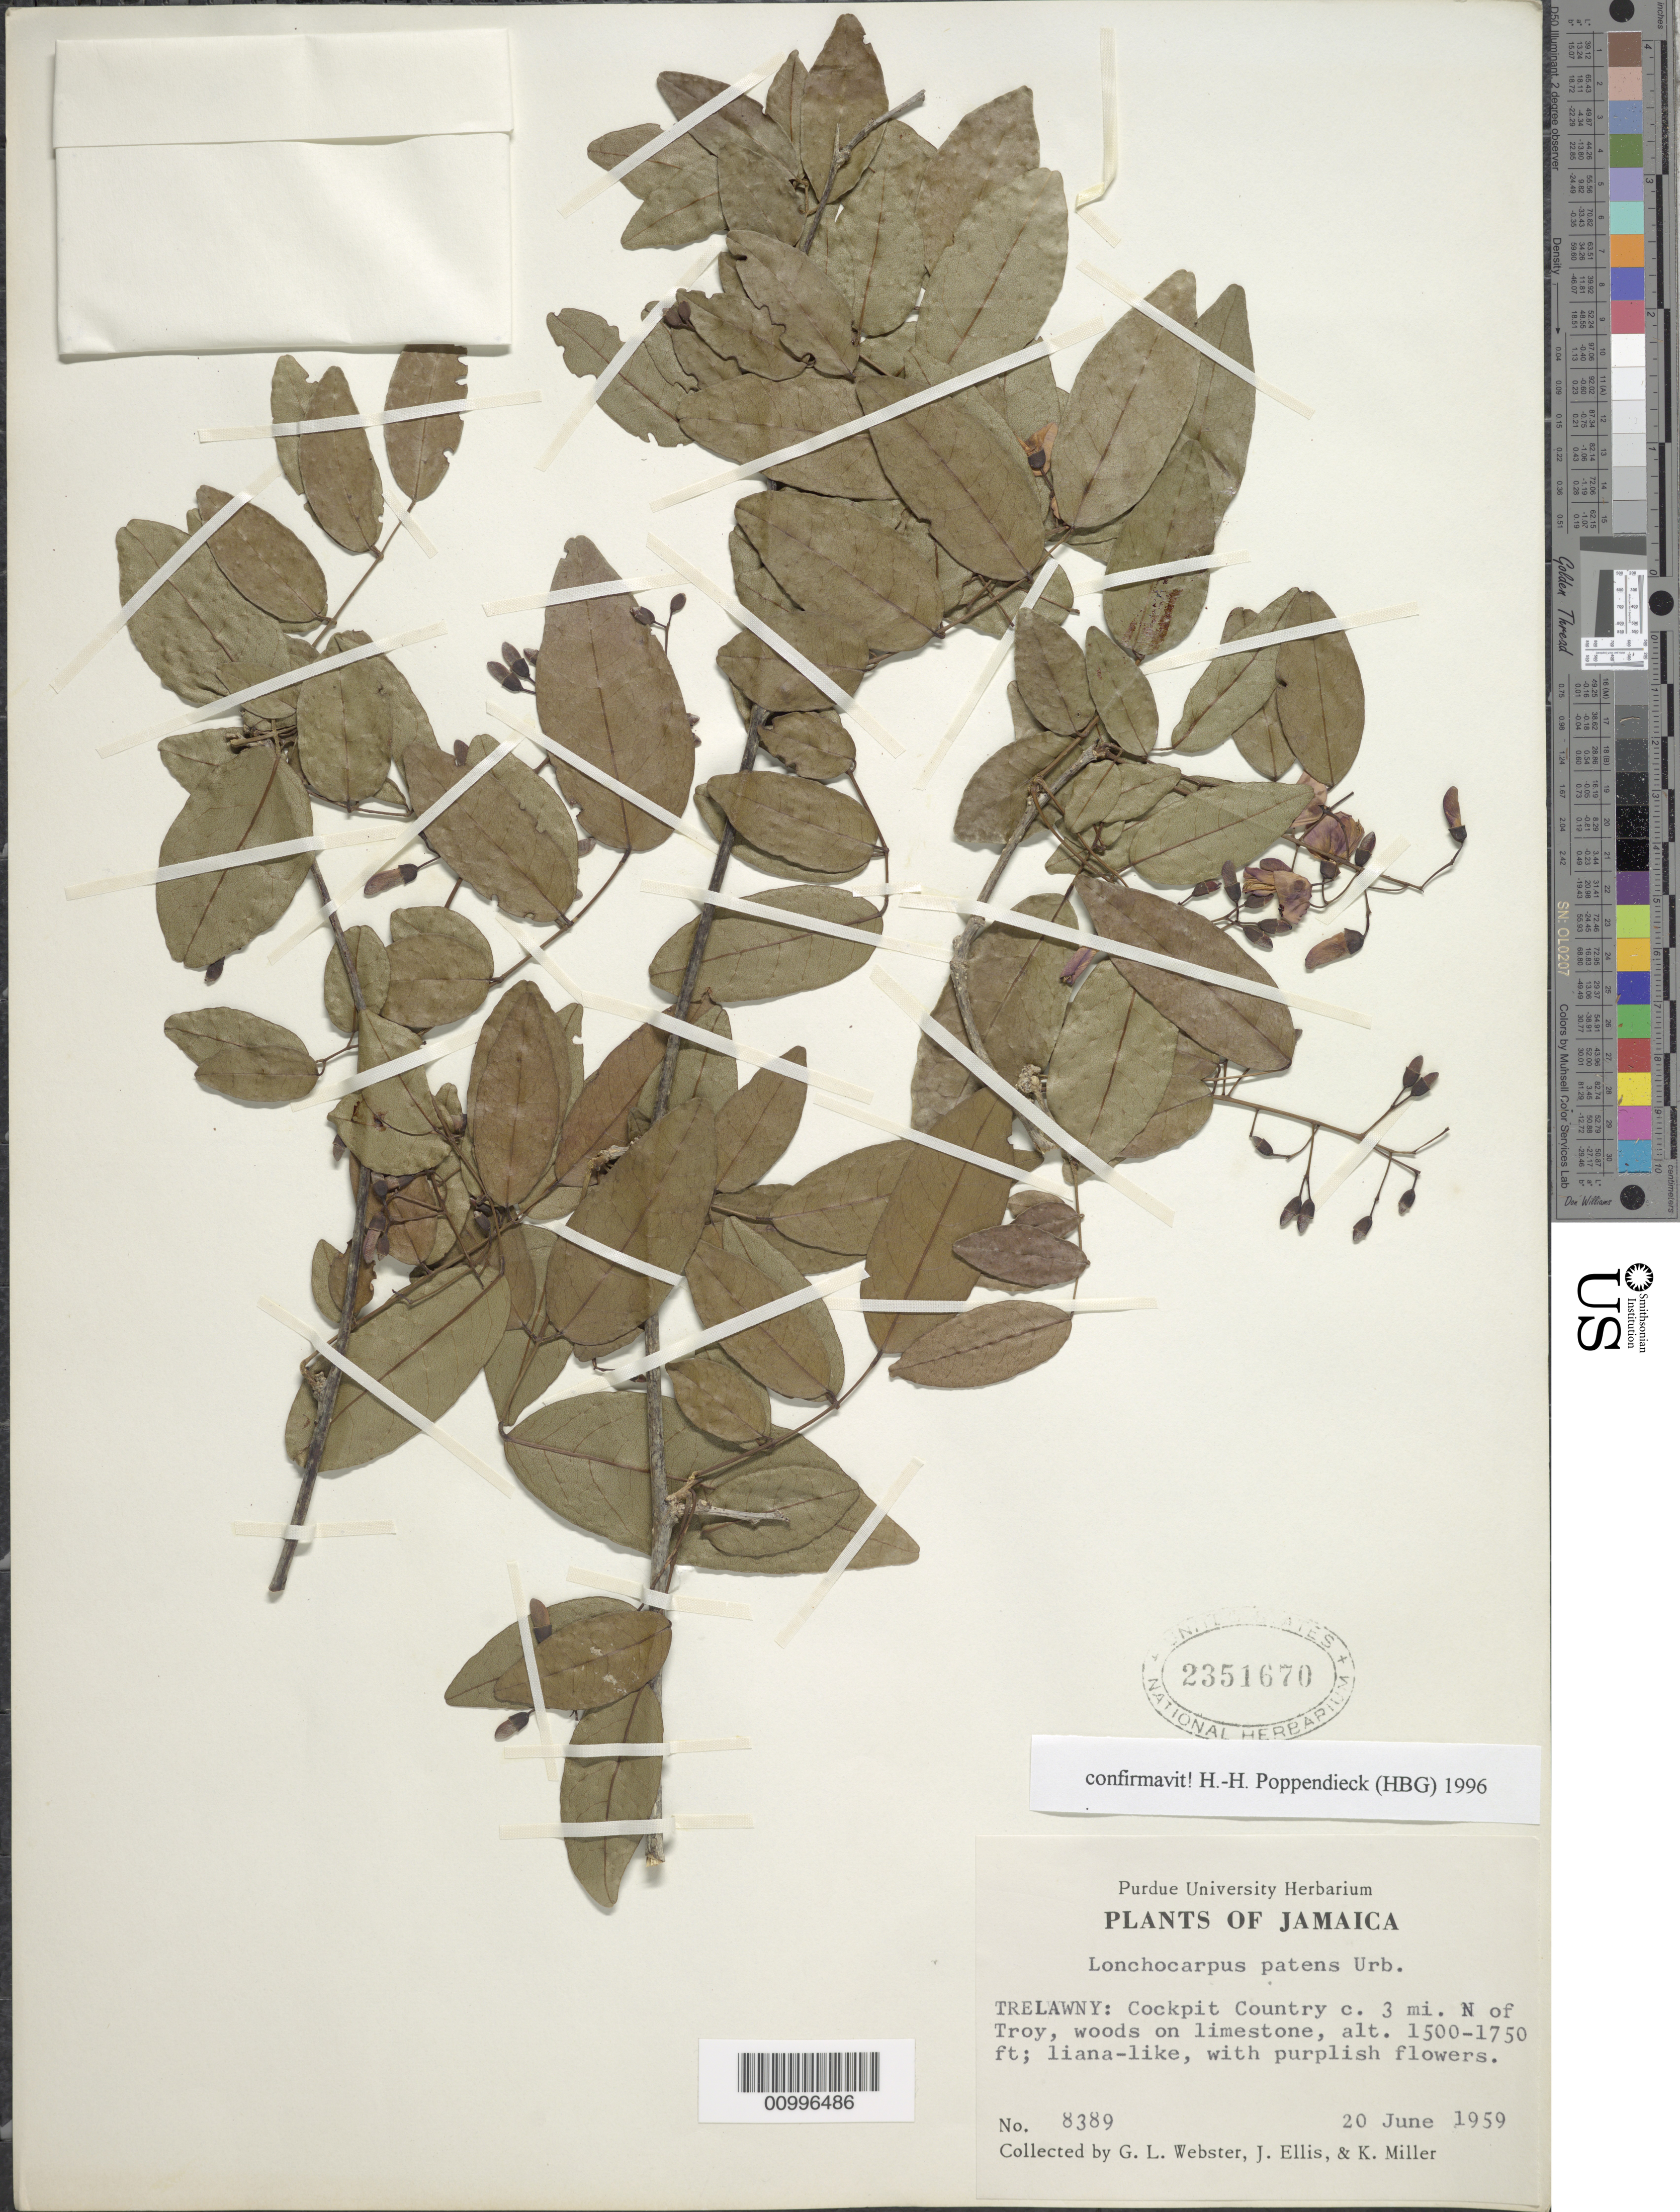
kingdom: Plantae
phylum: Tracheophyta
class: Magnoliopsida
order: Fabales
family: Fabaceae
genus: Lonchocarpus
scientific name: Lonchocarpus patens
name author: Urb.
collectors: G. L. Webster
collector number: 8389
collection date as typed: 20 Jun 1959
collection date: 1959-06-20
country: Jamaica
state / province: Trelawny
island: Jamaica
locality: Cockpit Country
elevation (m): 457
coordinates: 0 N, 0 E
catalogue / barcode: US 2351670